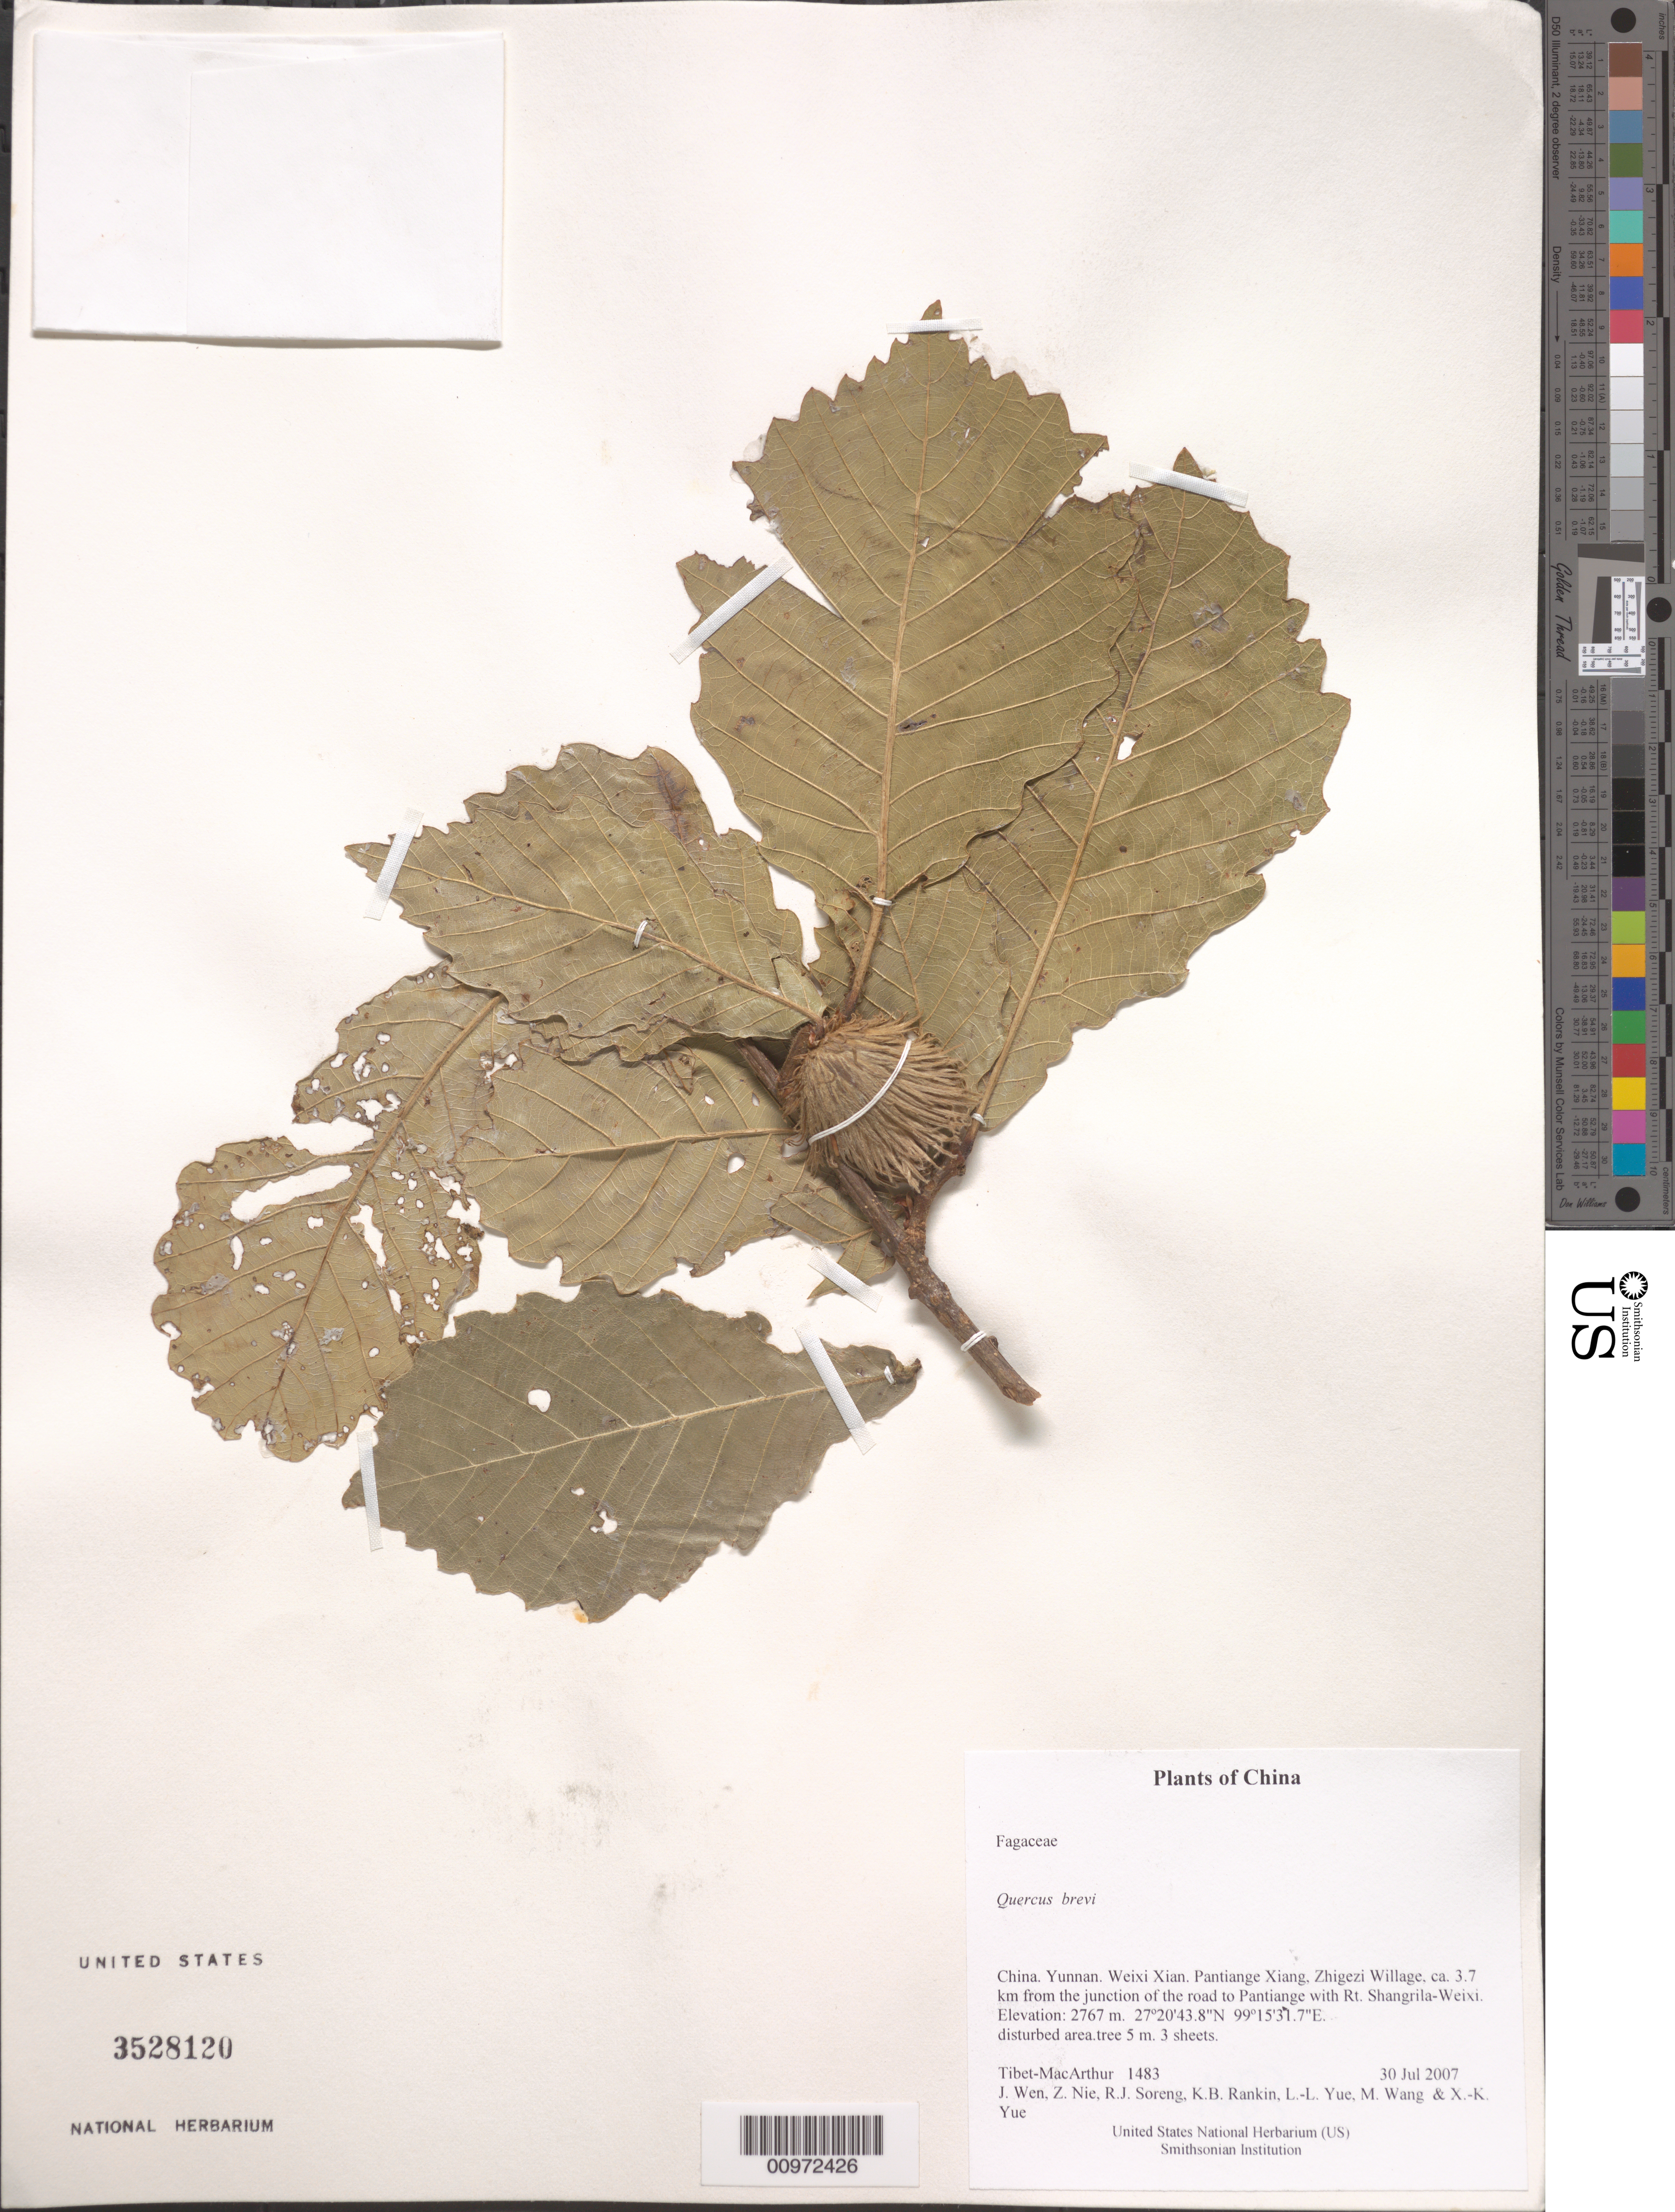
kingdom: Plantae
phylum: Tracheophyta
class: Magnoliopsida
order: Fagales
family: Fagaceae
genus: Quercus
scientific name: Quercus sp.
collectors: Tibet-MacArthur, J. Wen, Z. Nie, R. J. Soreng, K. Rankin, L. Yue, M. Wang & X. Yue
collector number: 1483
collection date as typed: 30 Jul 2007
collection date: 2007-07-30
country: China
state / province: Yunnan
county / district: Weixi Xian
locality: Pantiange Xiang, Zhigezi Willage, ca. 3.7 km from the junction of the road to Pantiange with Rt. Shangrila-Weixi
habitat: disturbed area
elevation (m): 2767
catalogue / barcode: US 3528120